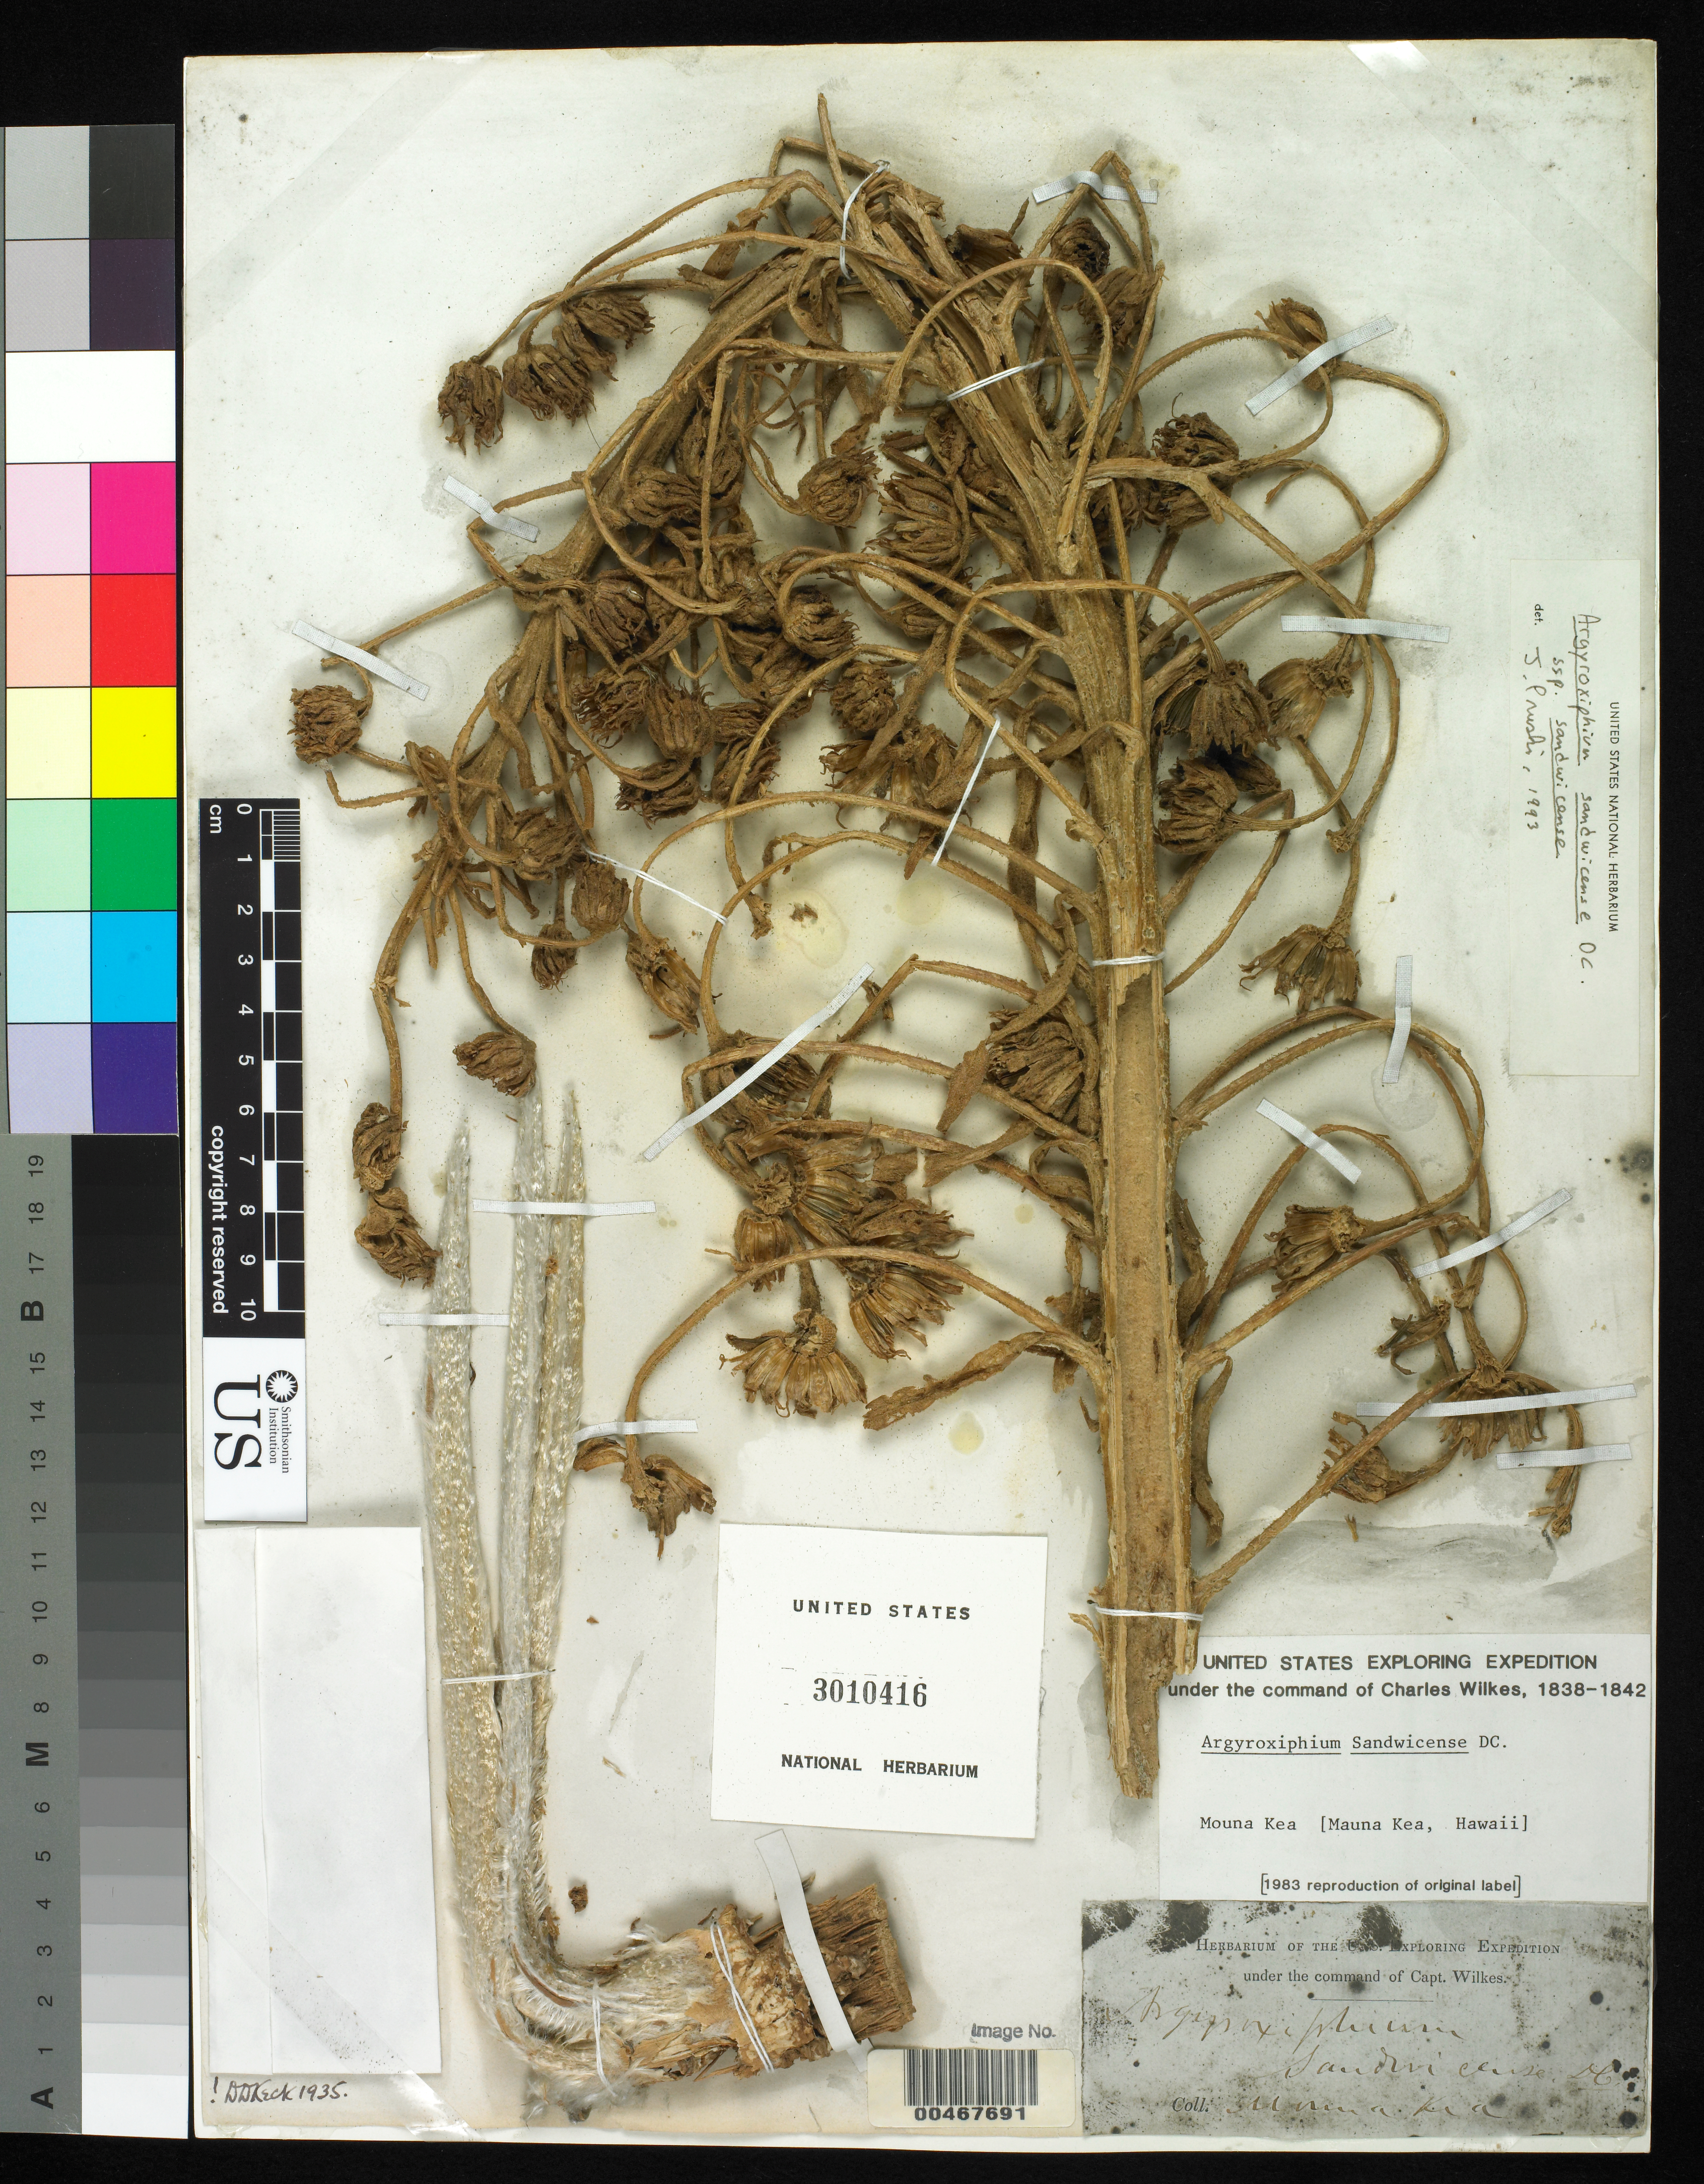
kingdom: Plantae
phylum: Tracheophyta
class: Magnoliopsida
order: Asterales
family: Asteraceae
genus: Argyroxiphium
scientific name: Argyroxiphium sandwicense subsp. sandwicense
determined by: Pruski, J. F.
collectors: Wilkes Explor. Exped.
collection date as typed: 1838 to -- --- 1842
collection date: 1838/1842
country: United States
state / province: Hawaii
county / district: Hawaii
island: Hawaii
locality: Mouna Kea [Mauna Kea]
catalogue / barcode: US 3010416